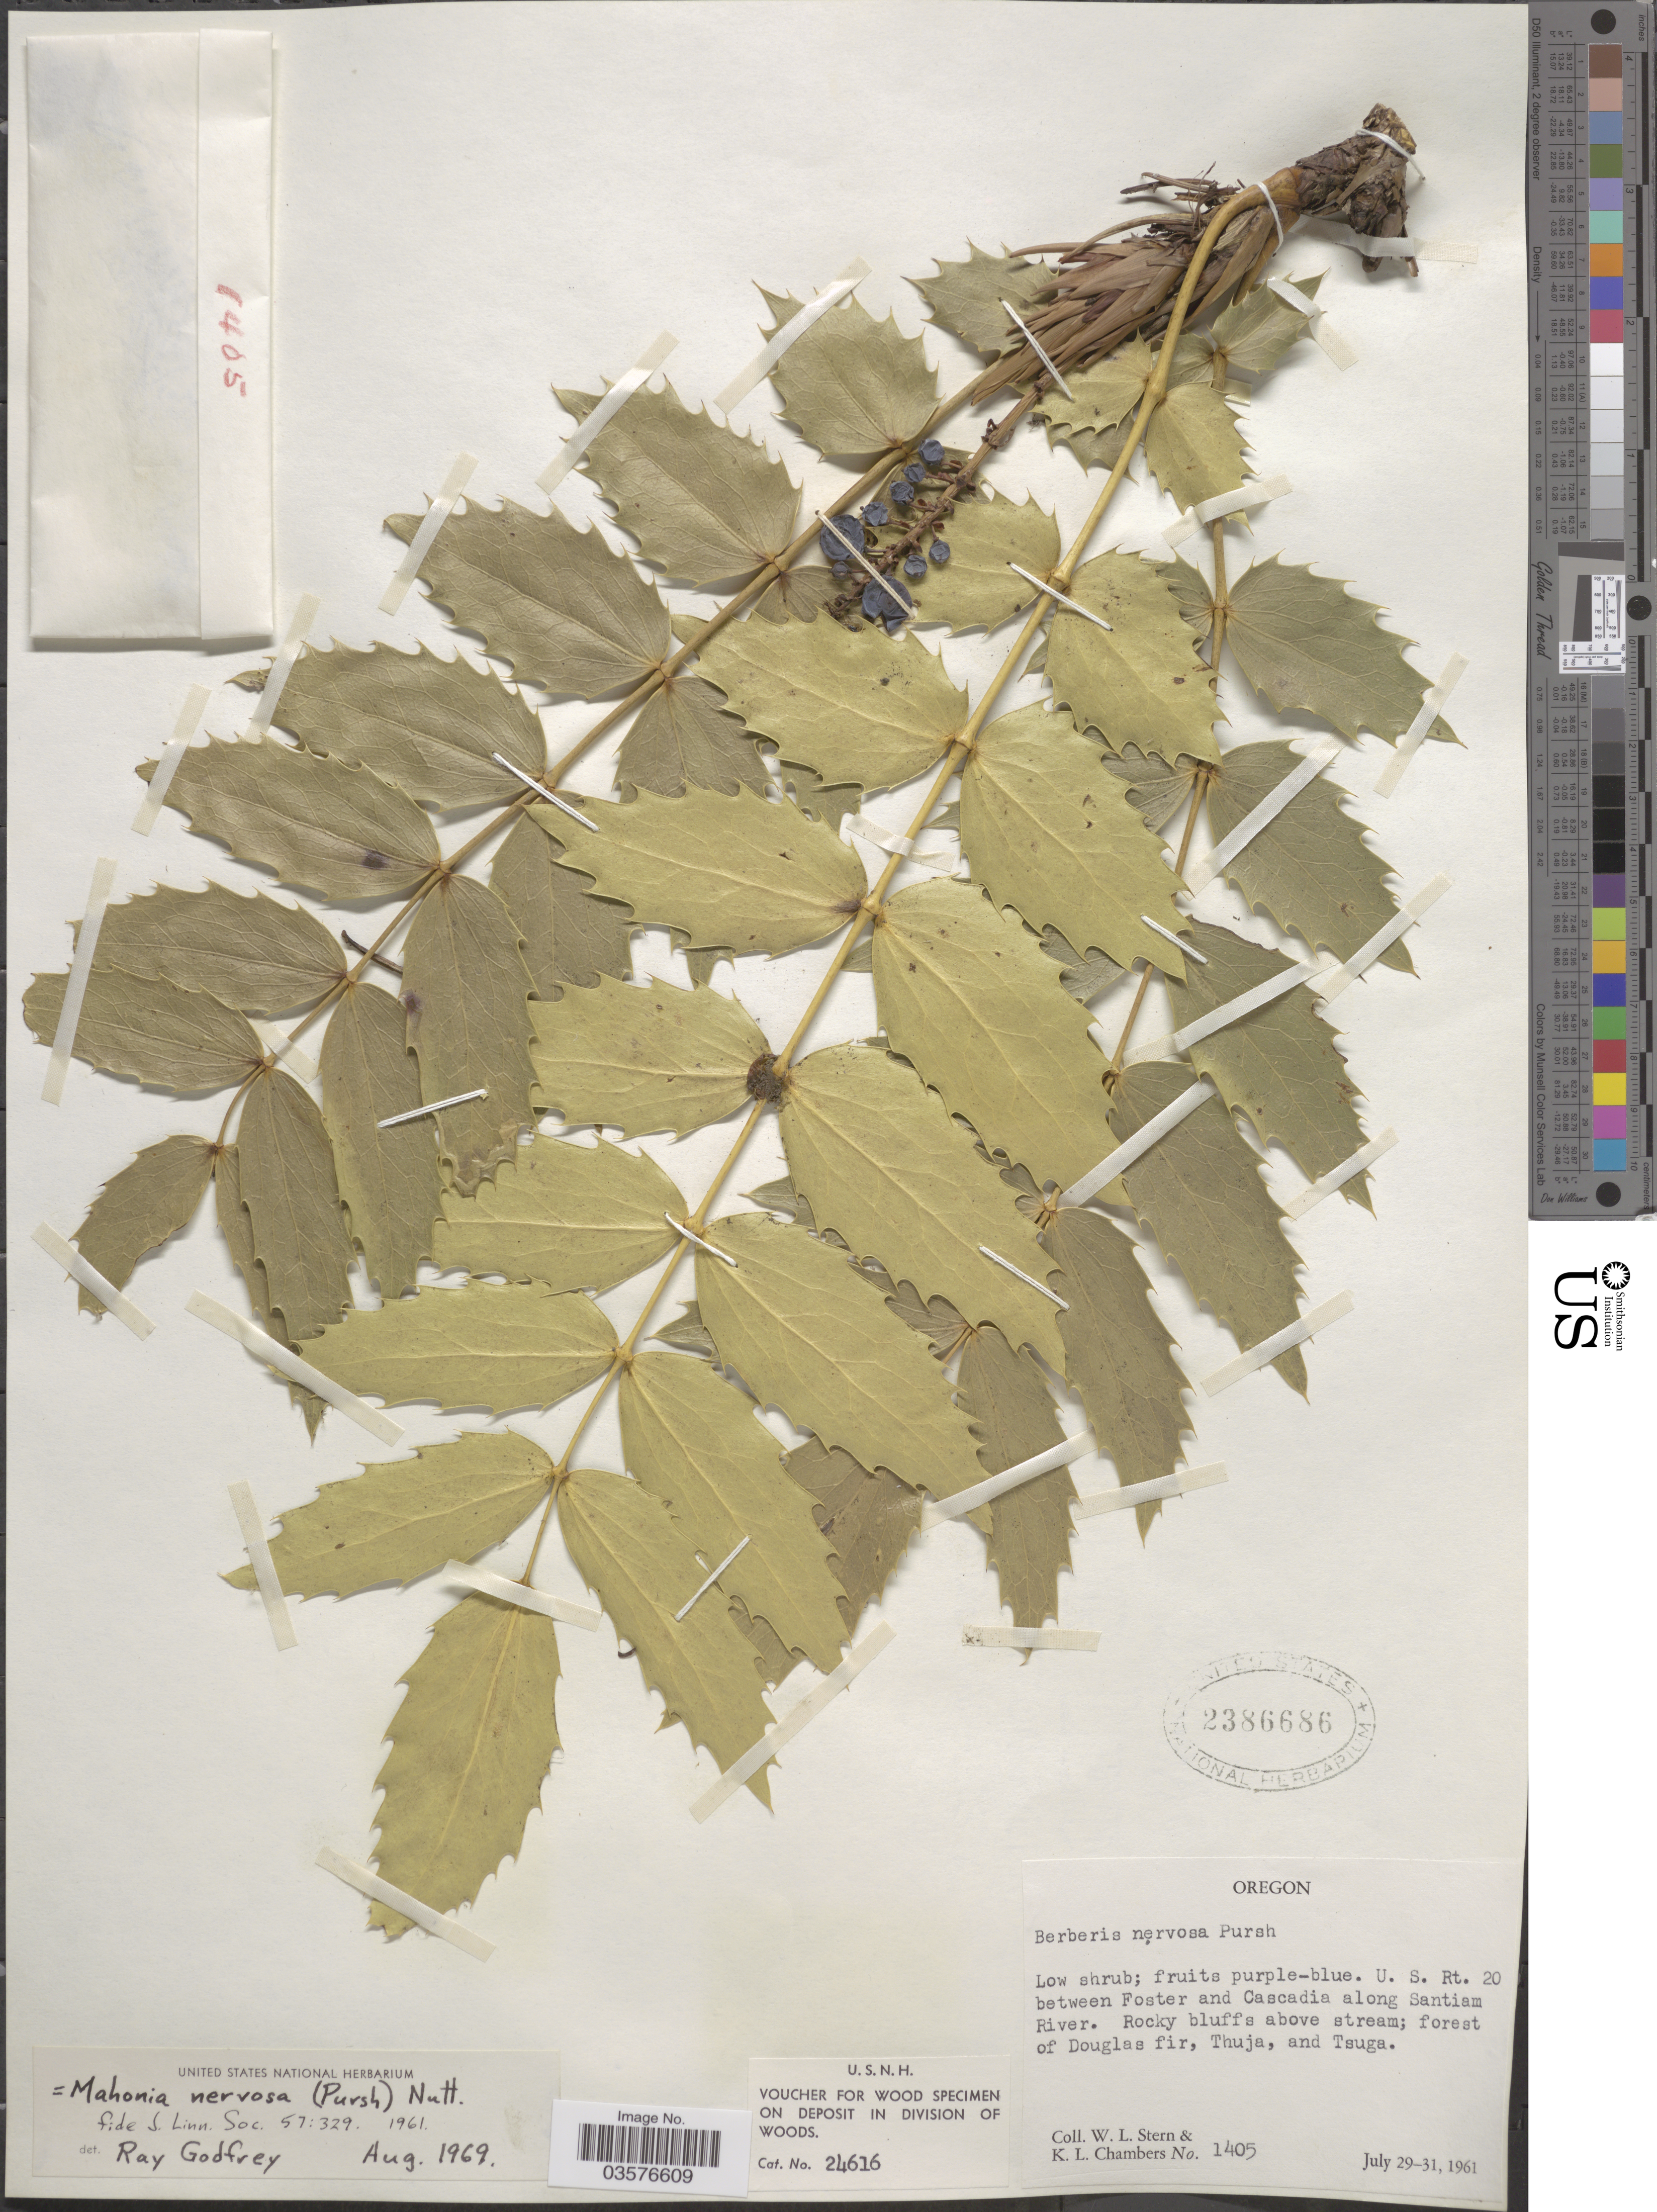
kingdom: Plantae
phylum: Tracheophyta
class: Magnoliopsida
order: Ranunculales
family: Berberidaceae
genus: Mahonia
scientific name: Mahonia nervosa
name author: (Pursh) Nutt.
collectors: W. L. Stern & K. Chambers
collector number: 1405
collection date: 1961-07-29/1961-07-31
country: United States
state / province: Oregon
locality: U.S. Rt. 20 between Foster and Cascadia along Santiam River.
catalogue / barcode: US 2386686